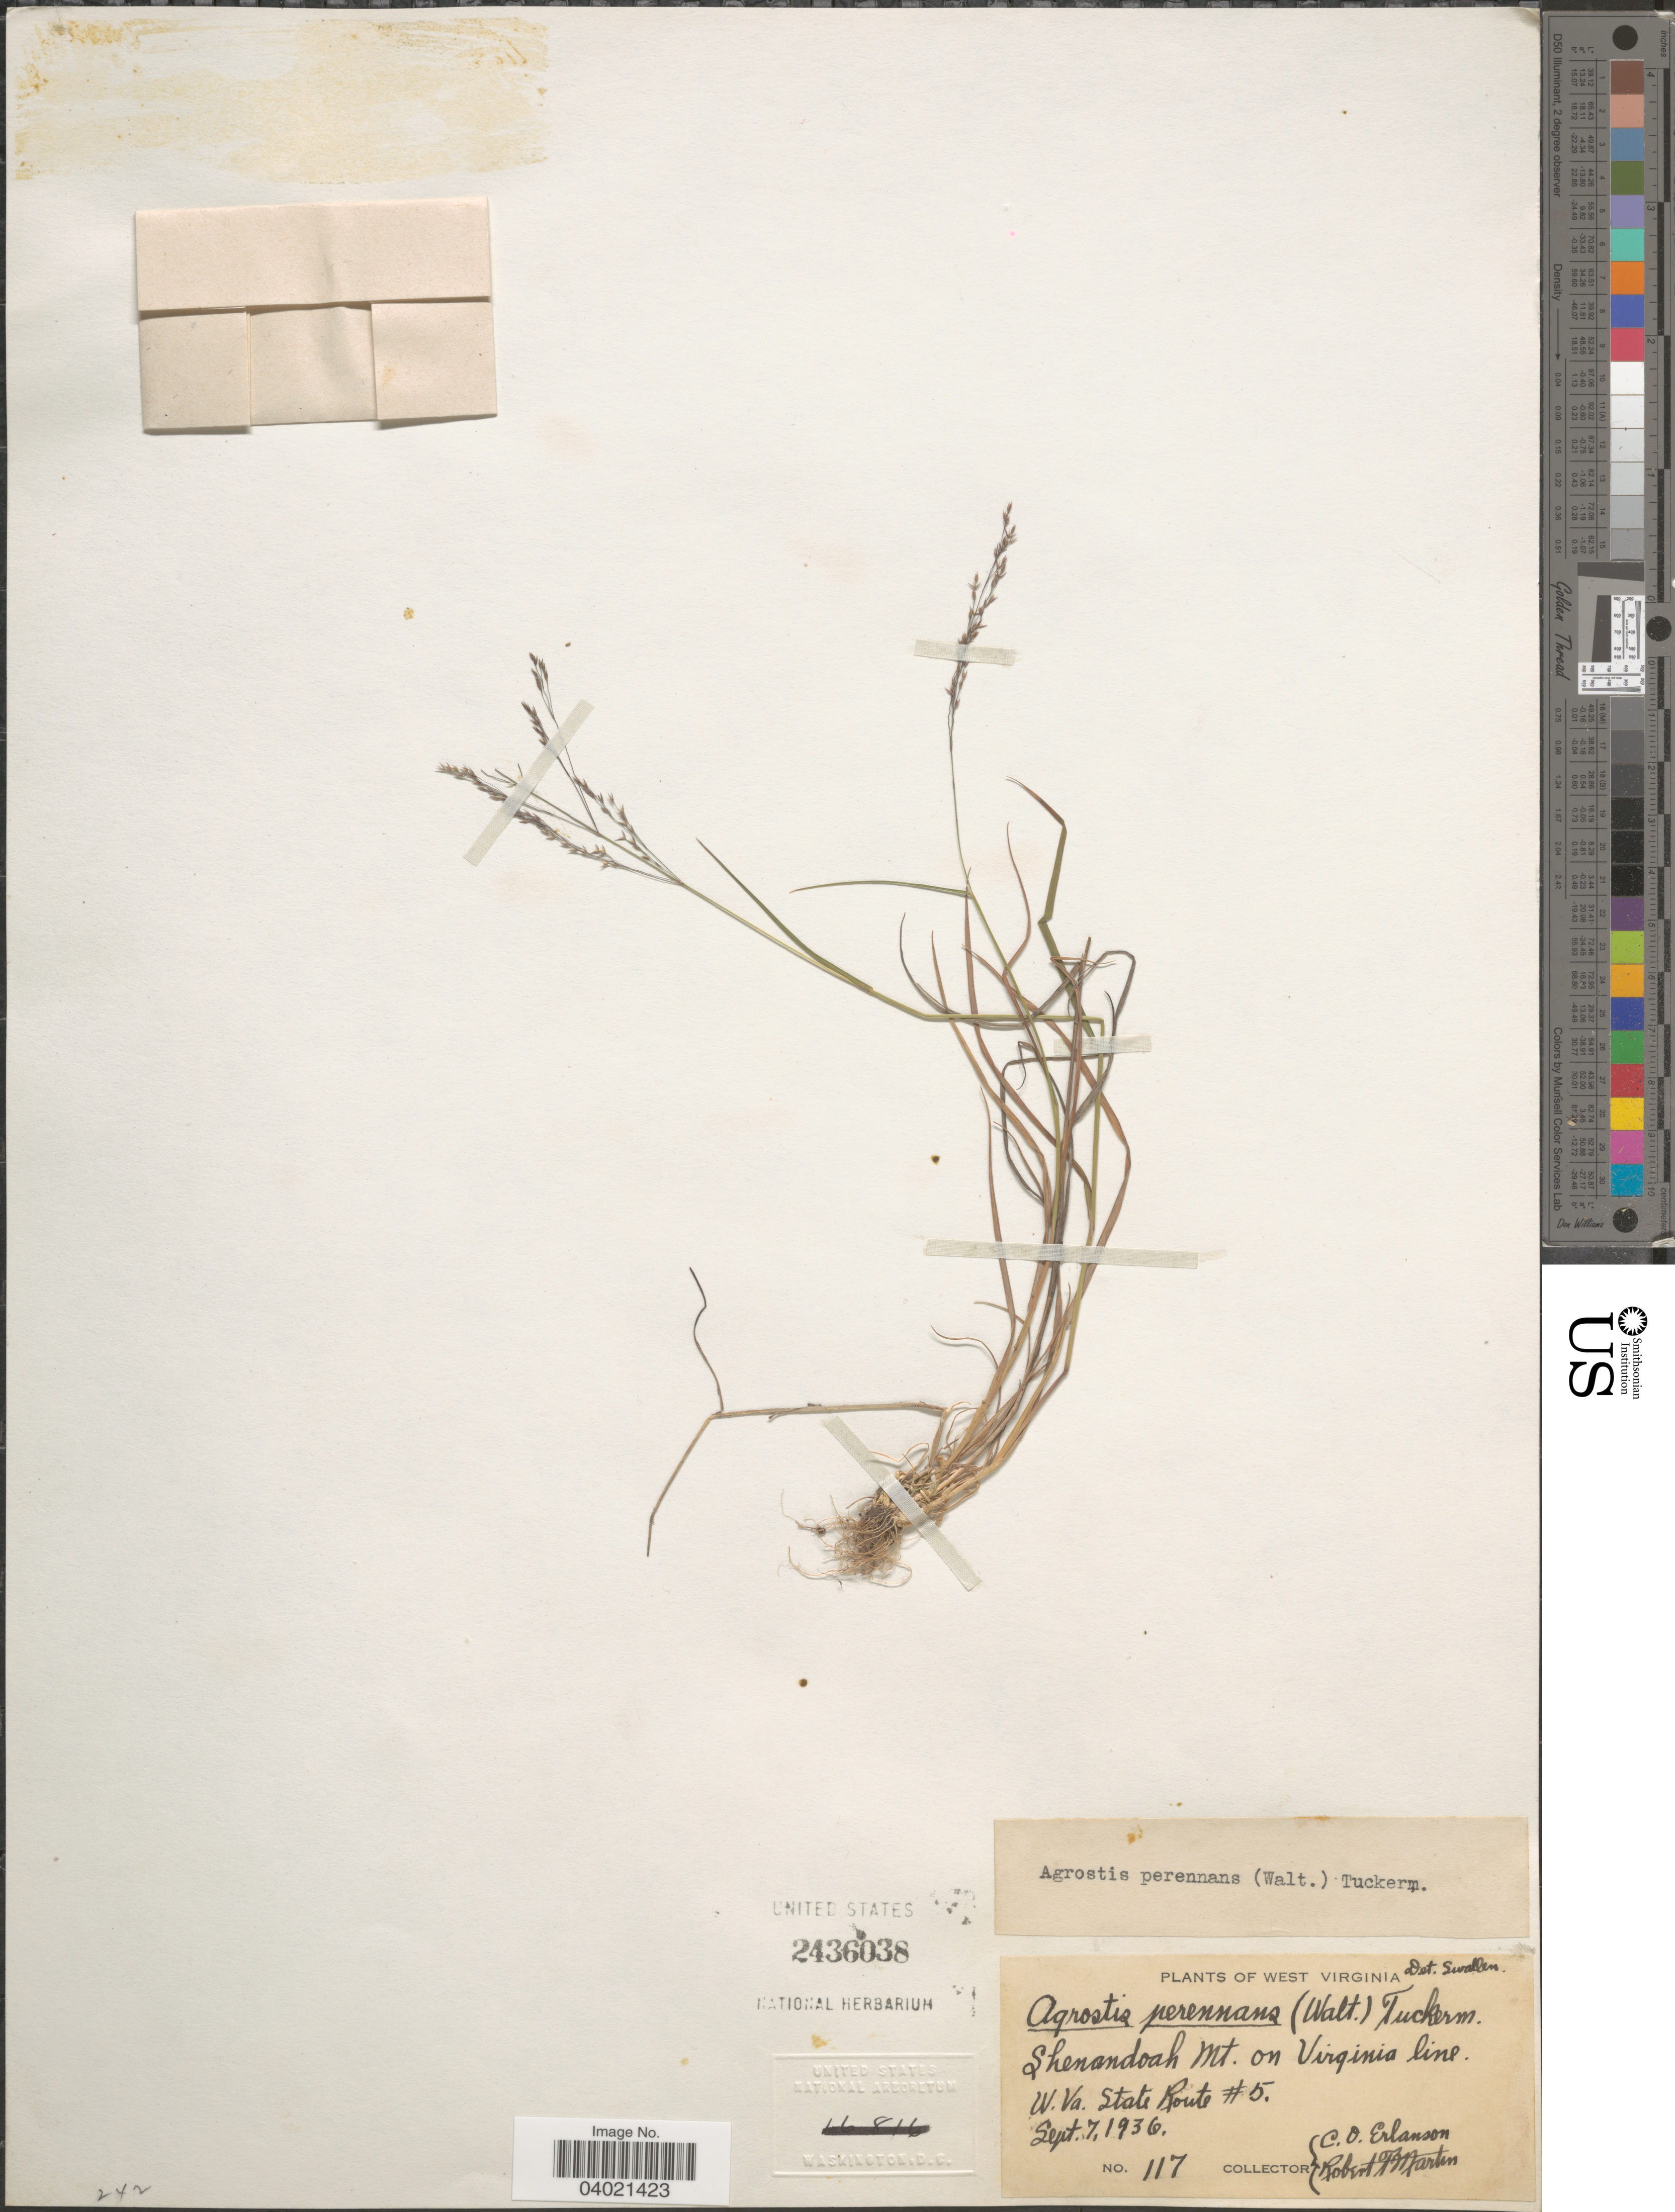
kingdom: Plantae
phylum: Tracheophyta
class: Liliopsida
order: Poales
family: Poaceae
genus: Agrostis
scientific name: Agrostis perennans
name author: (Walter) Tuck.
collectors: C. O. Erlanson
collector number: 117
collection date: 1936-09-07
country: United States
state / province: West Virginia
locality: Shenandoah Mt. on Virginia line. W.Va State Route #5.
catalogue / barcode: US 2436038